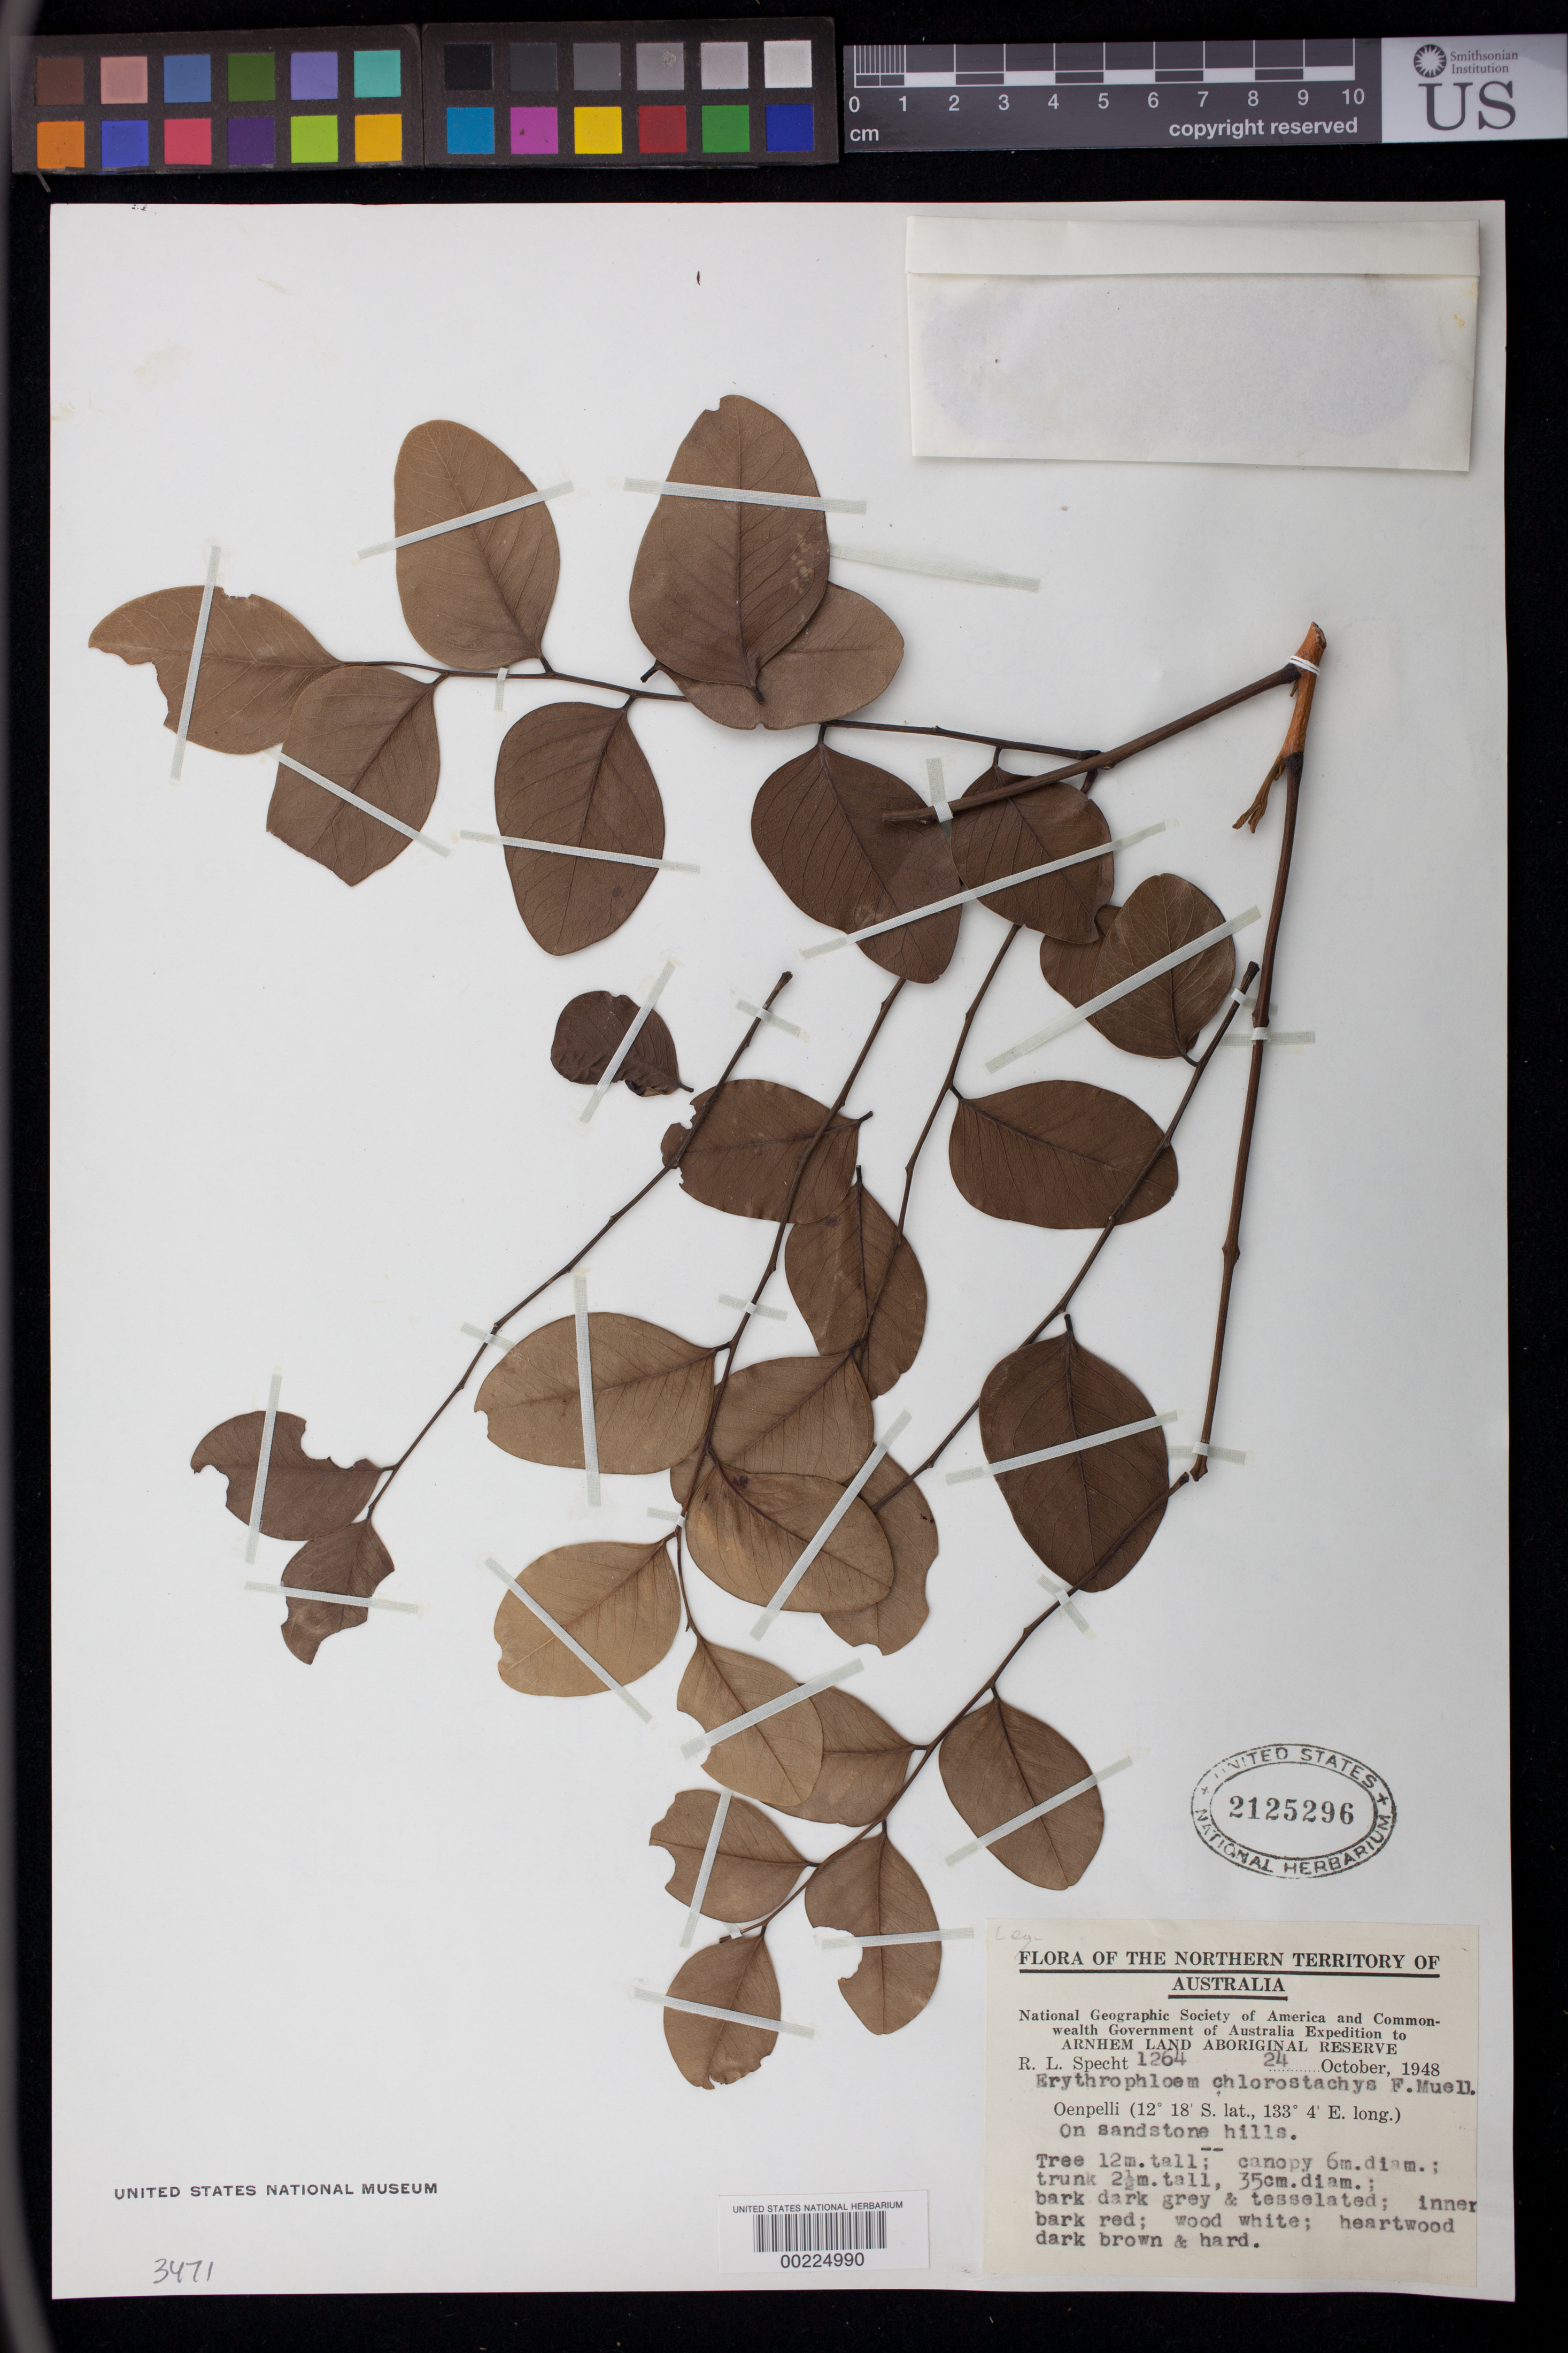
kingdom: Plantae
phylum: Tracheophyta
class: Magnoliopsida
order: Fabales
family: Fabaceae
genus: Erythrophleum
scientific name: Erythrophleum chlorostachys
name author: Baill.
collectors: R. L. Specht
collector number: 1264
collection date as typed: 24 Oct 1948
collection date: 1948-10-24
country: Australia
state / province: Northern Territory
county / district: West Arnhem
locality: Oenpelli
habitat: On sandstone hills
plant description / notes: Tree 12m tall; canopy 6m diam; trunk 2.5m tall, 35 cm diam; bark grey & tesselated; inner bark red; wood white; heartwood dark brown and hard.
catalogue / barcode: US 2125296